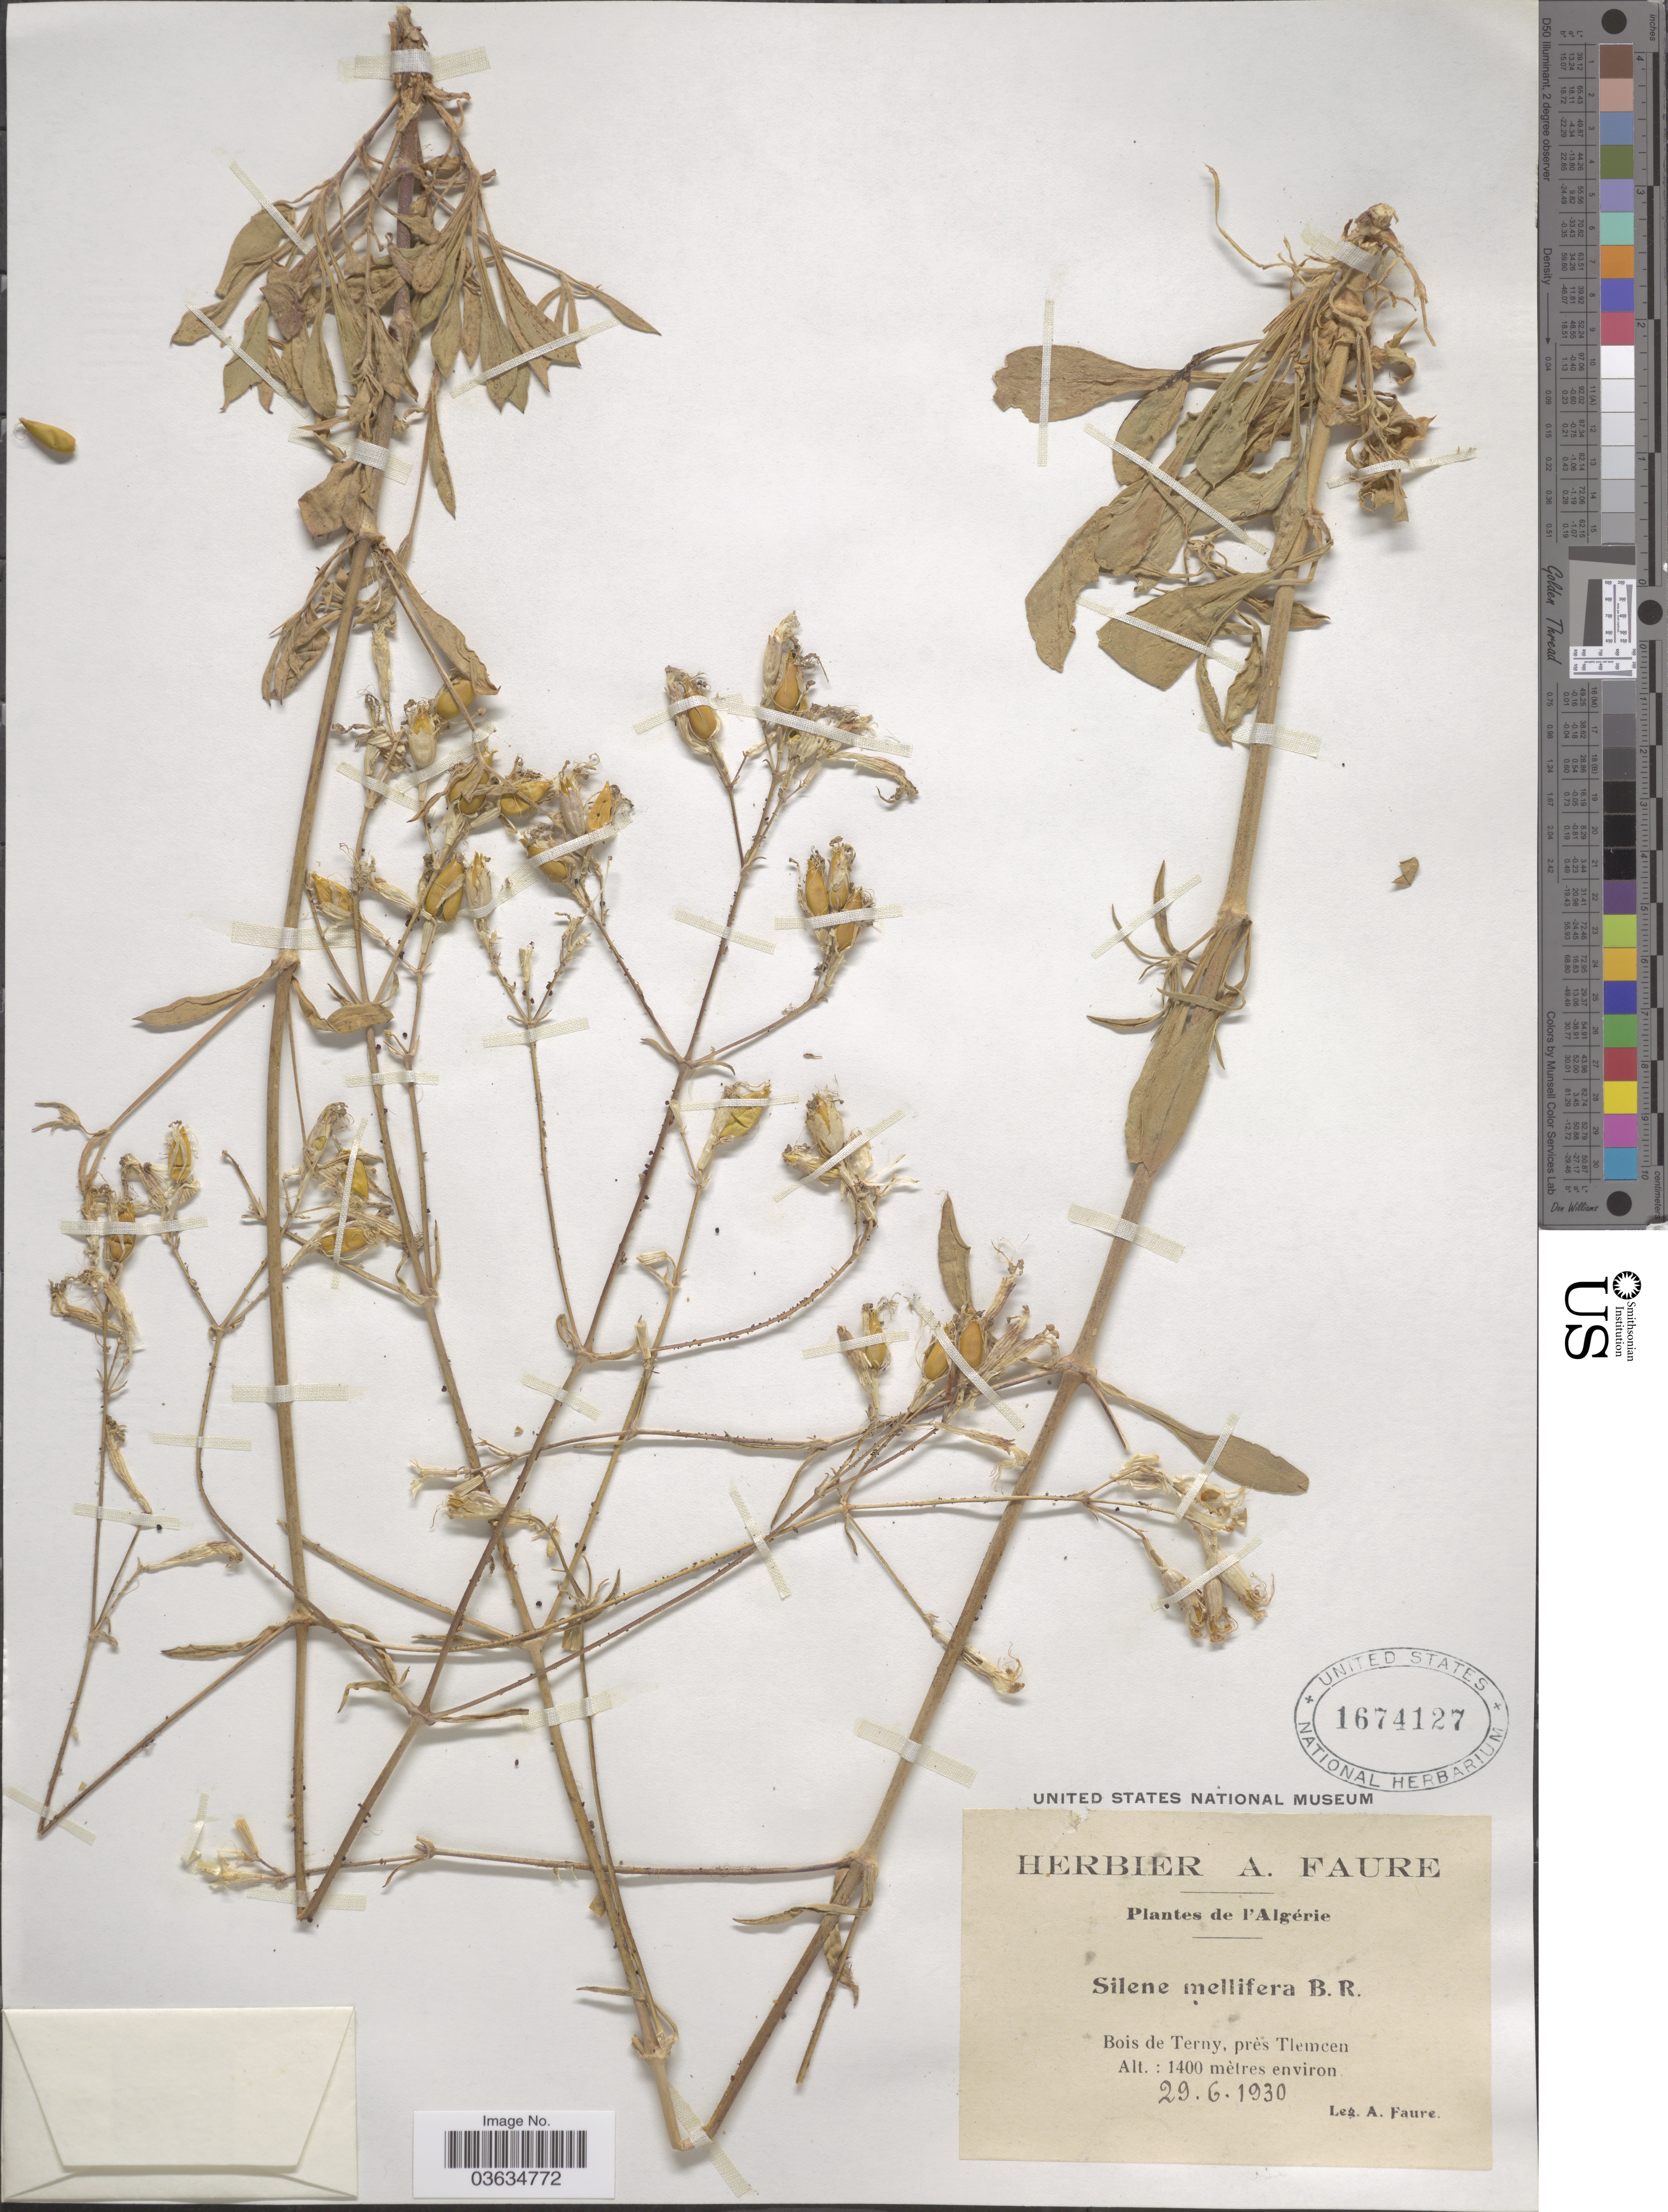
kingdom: Plantae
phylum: Tracheophyta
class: Magnoliopsida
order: Caryophyllales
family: Caryophyllaceae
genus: Silene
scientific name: Silene mellifera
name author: Boiss. & Reut.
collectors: A. Faure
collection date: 1930-06-29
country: Algeria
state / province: Tlemcen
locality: Algérie. Bois de Terny, près Tlemcen.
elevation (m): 1400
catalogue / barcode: US 1674127